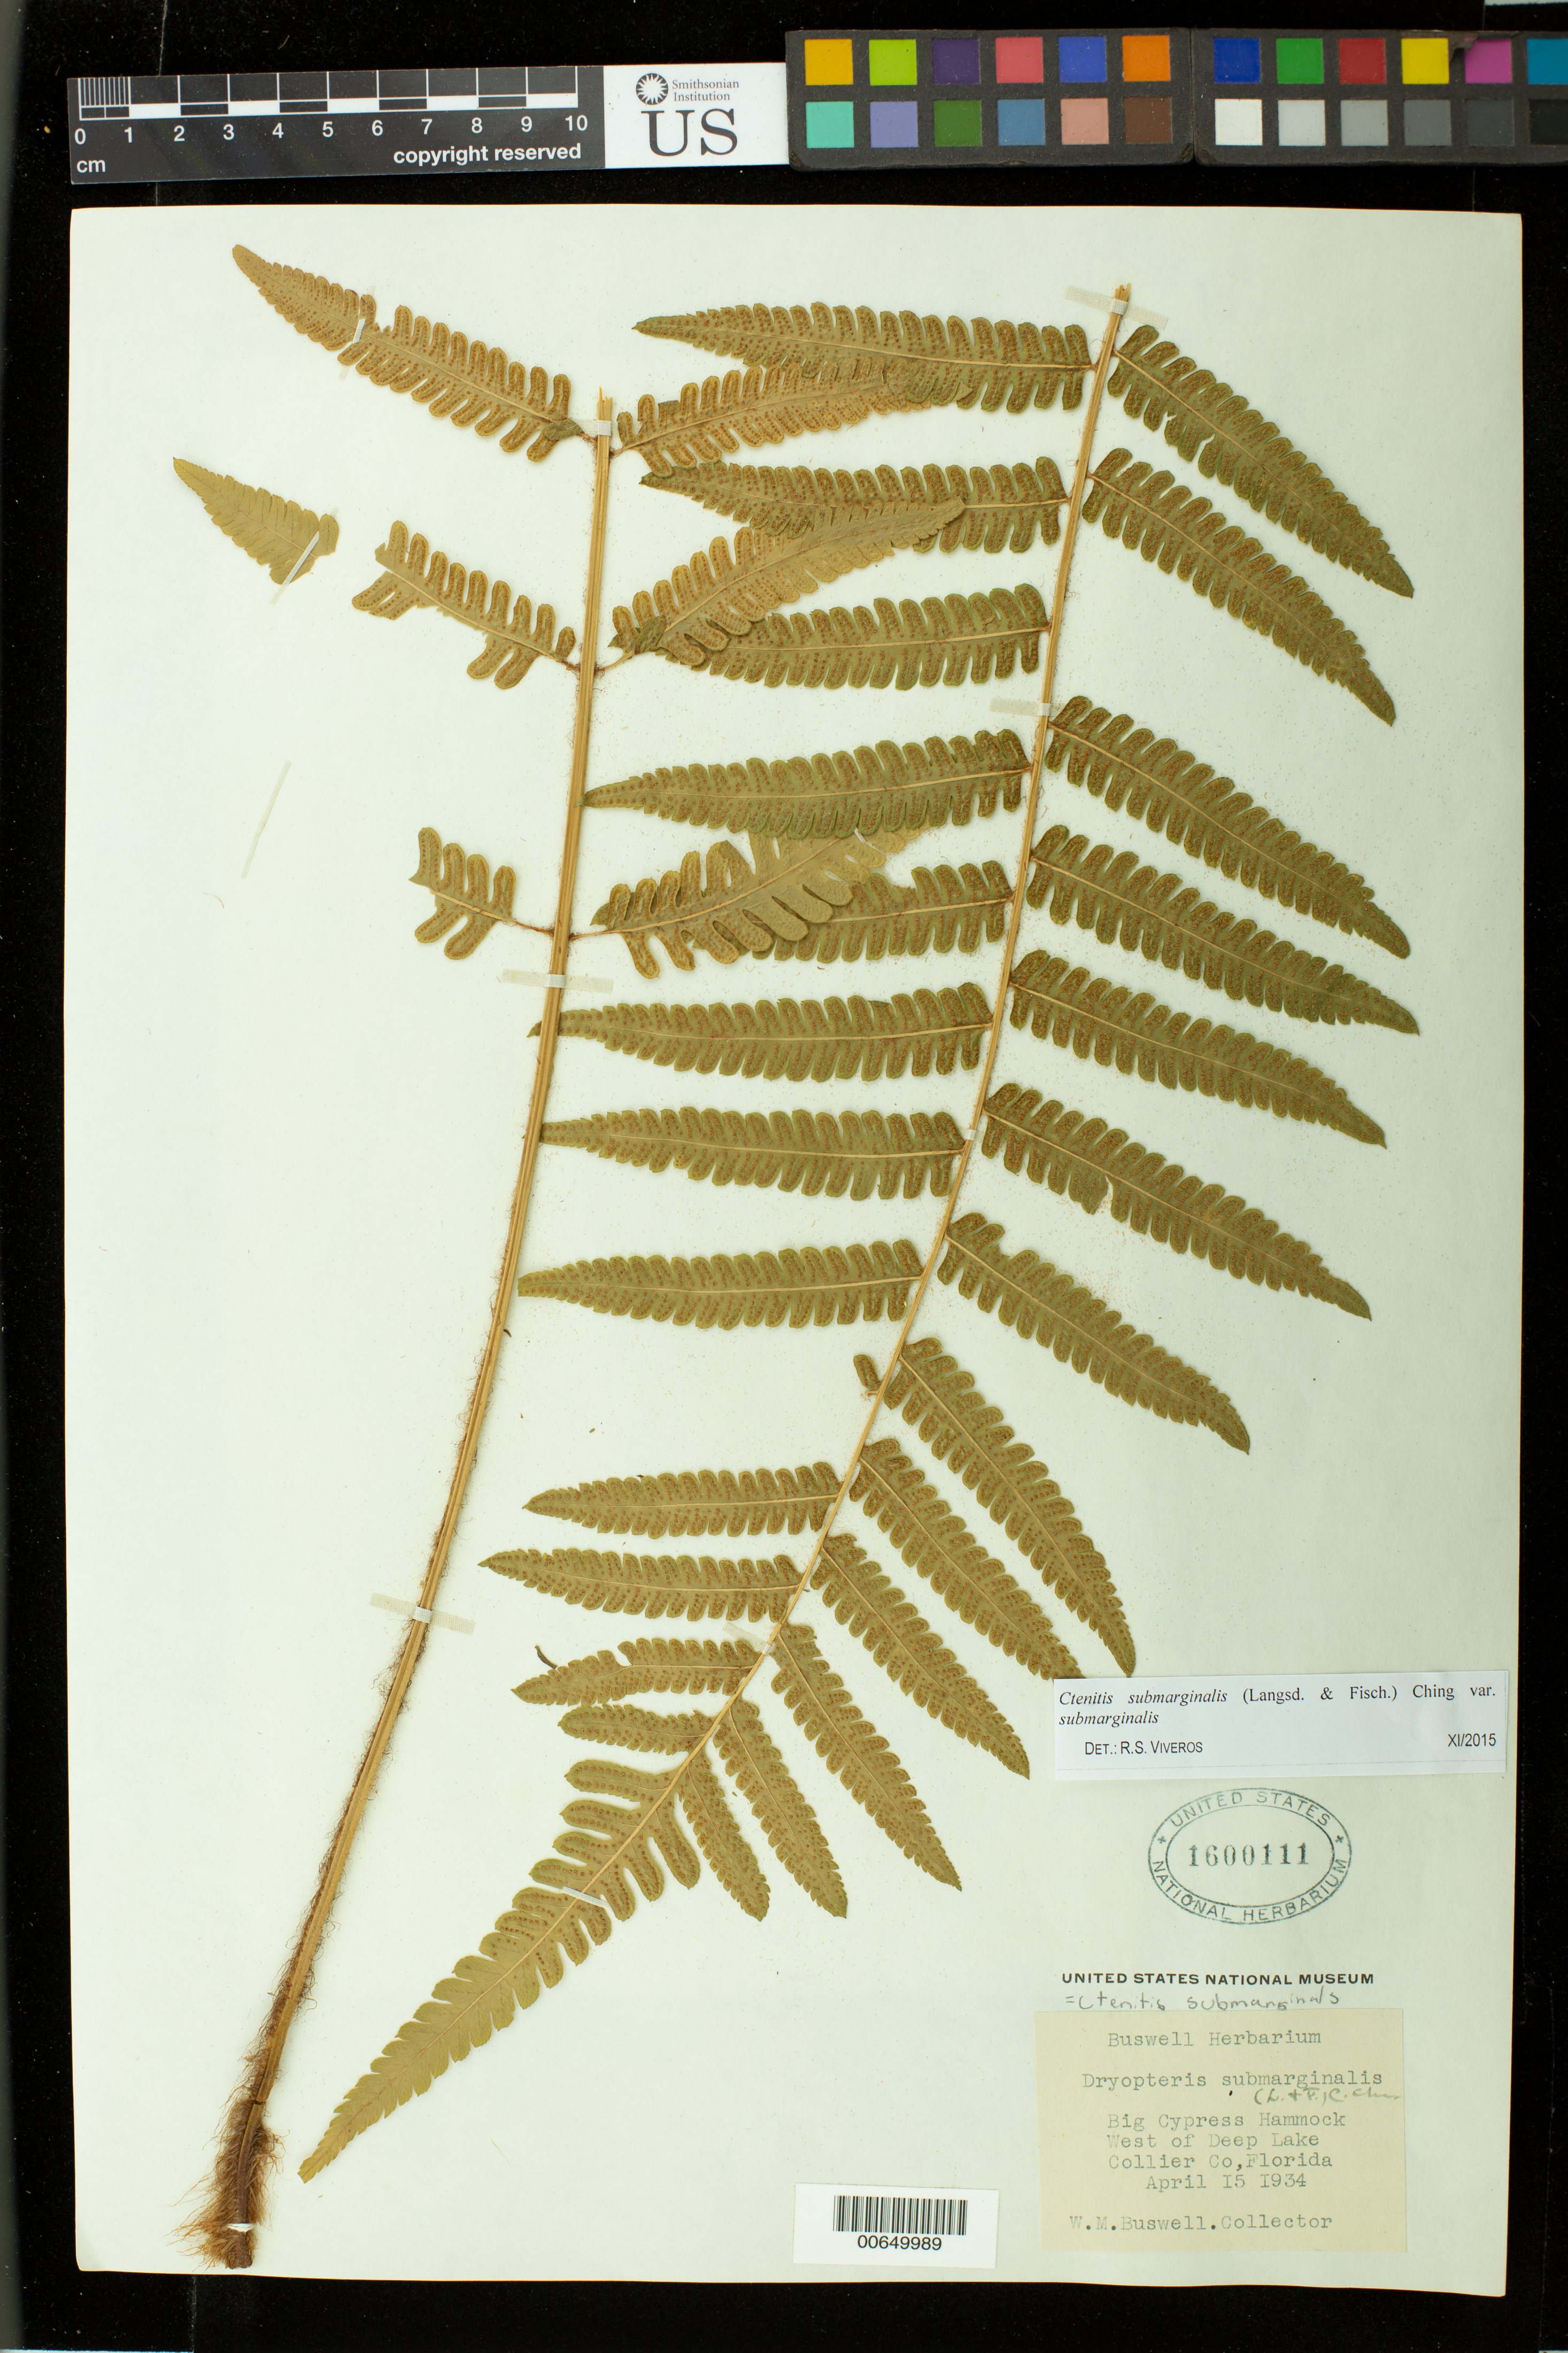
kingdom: Plantae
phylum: Tracheophyta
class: Polypodiopsida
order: Polypodiales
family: Dryopteridaceae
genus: Ctenitis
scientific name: Ctenitis submarginalis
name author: (Langsd. & Fisch.) Ching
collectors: W. Buswell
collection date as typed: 15 Apr 1934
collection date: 1934-04-15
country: United States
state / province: Florida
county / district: Collier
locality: Big Cypress Hammock W of Deep Lake.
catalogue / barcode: US 1600111